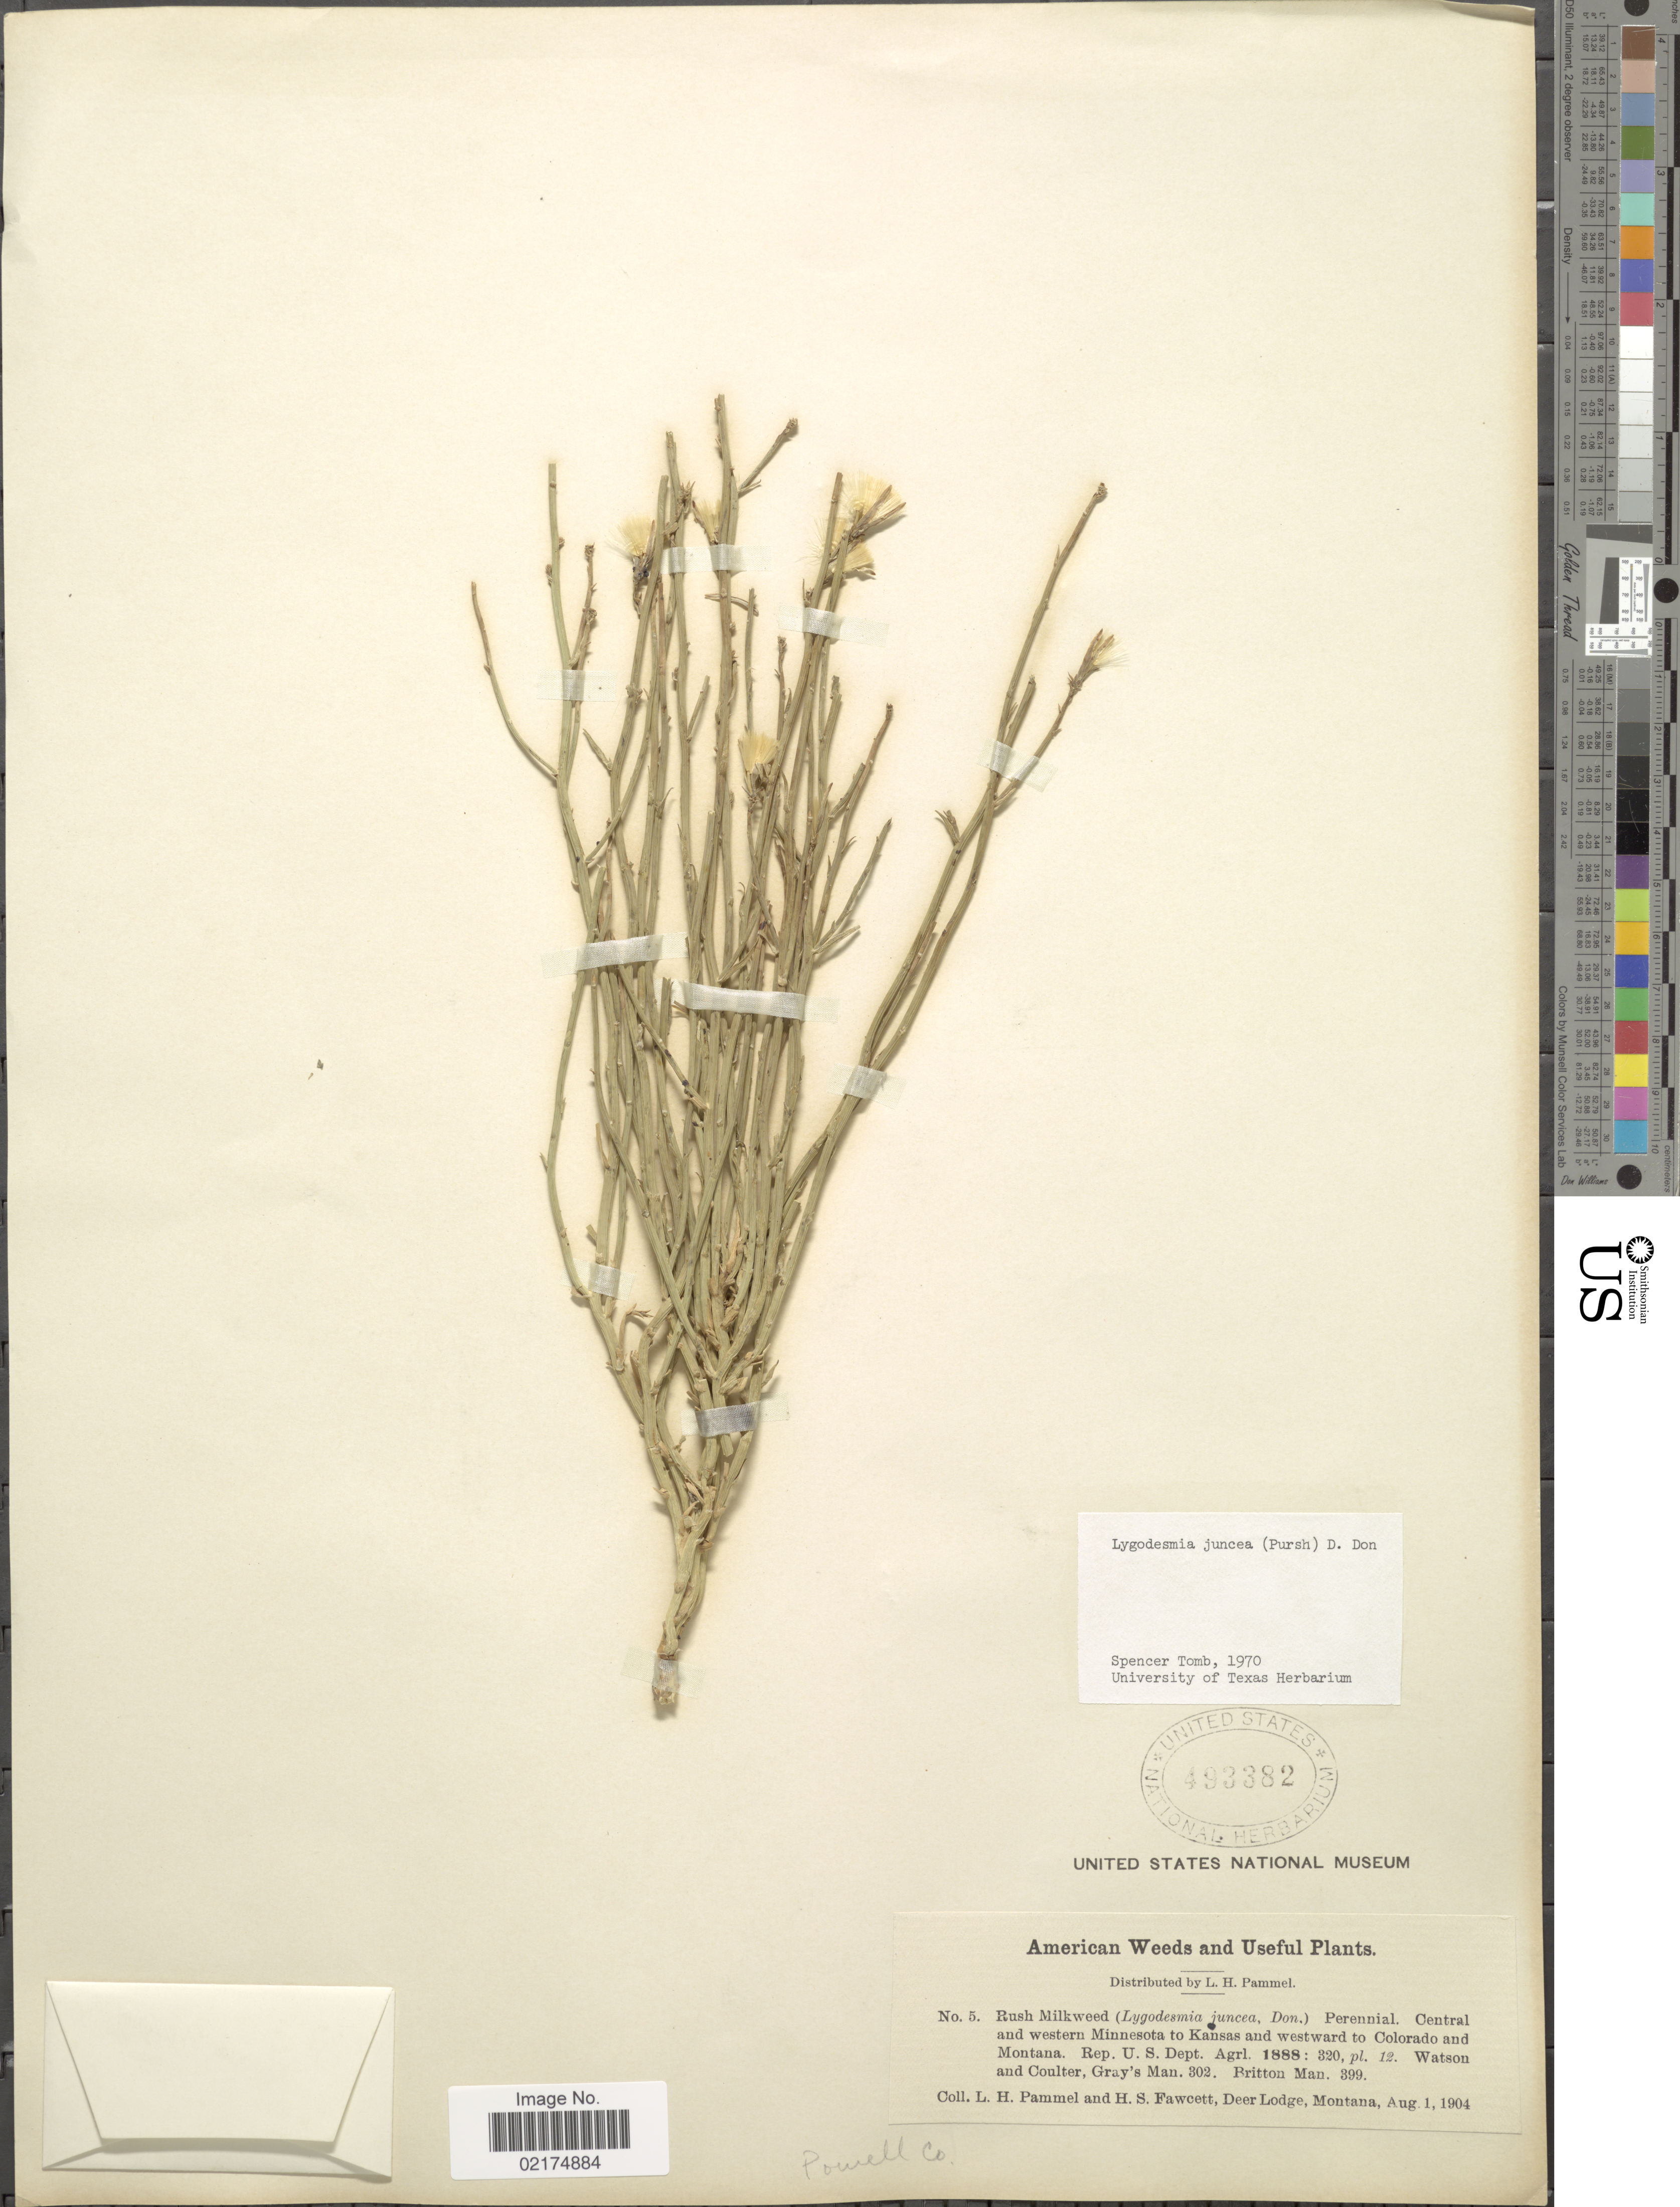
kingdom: Plantae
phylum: Tracheophyta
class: Magnoliopsida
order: Asterales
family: Asteraceae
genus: Lygodesmia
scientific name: Lygodesmia juncea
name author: D. Don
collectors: L. Pammel & H. Fawcett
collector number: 5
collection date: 1904-08-01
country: United States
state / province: Montana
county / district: Powell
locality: Deer Lodge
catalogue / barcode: US 493382